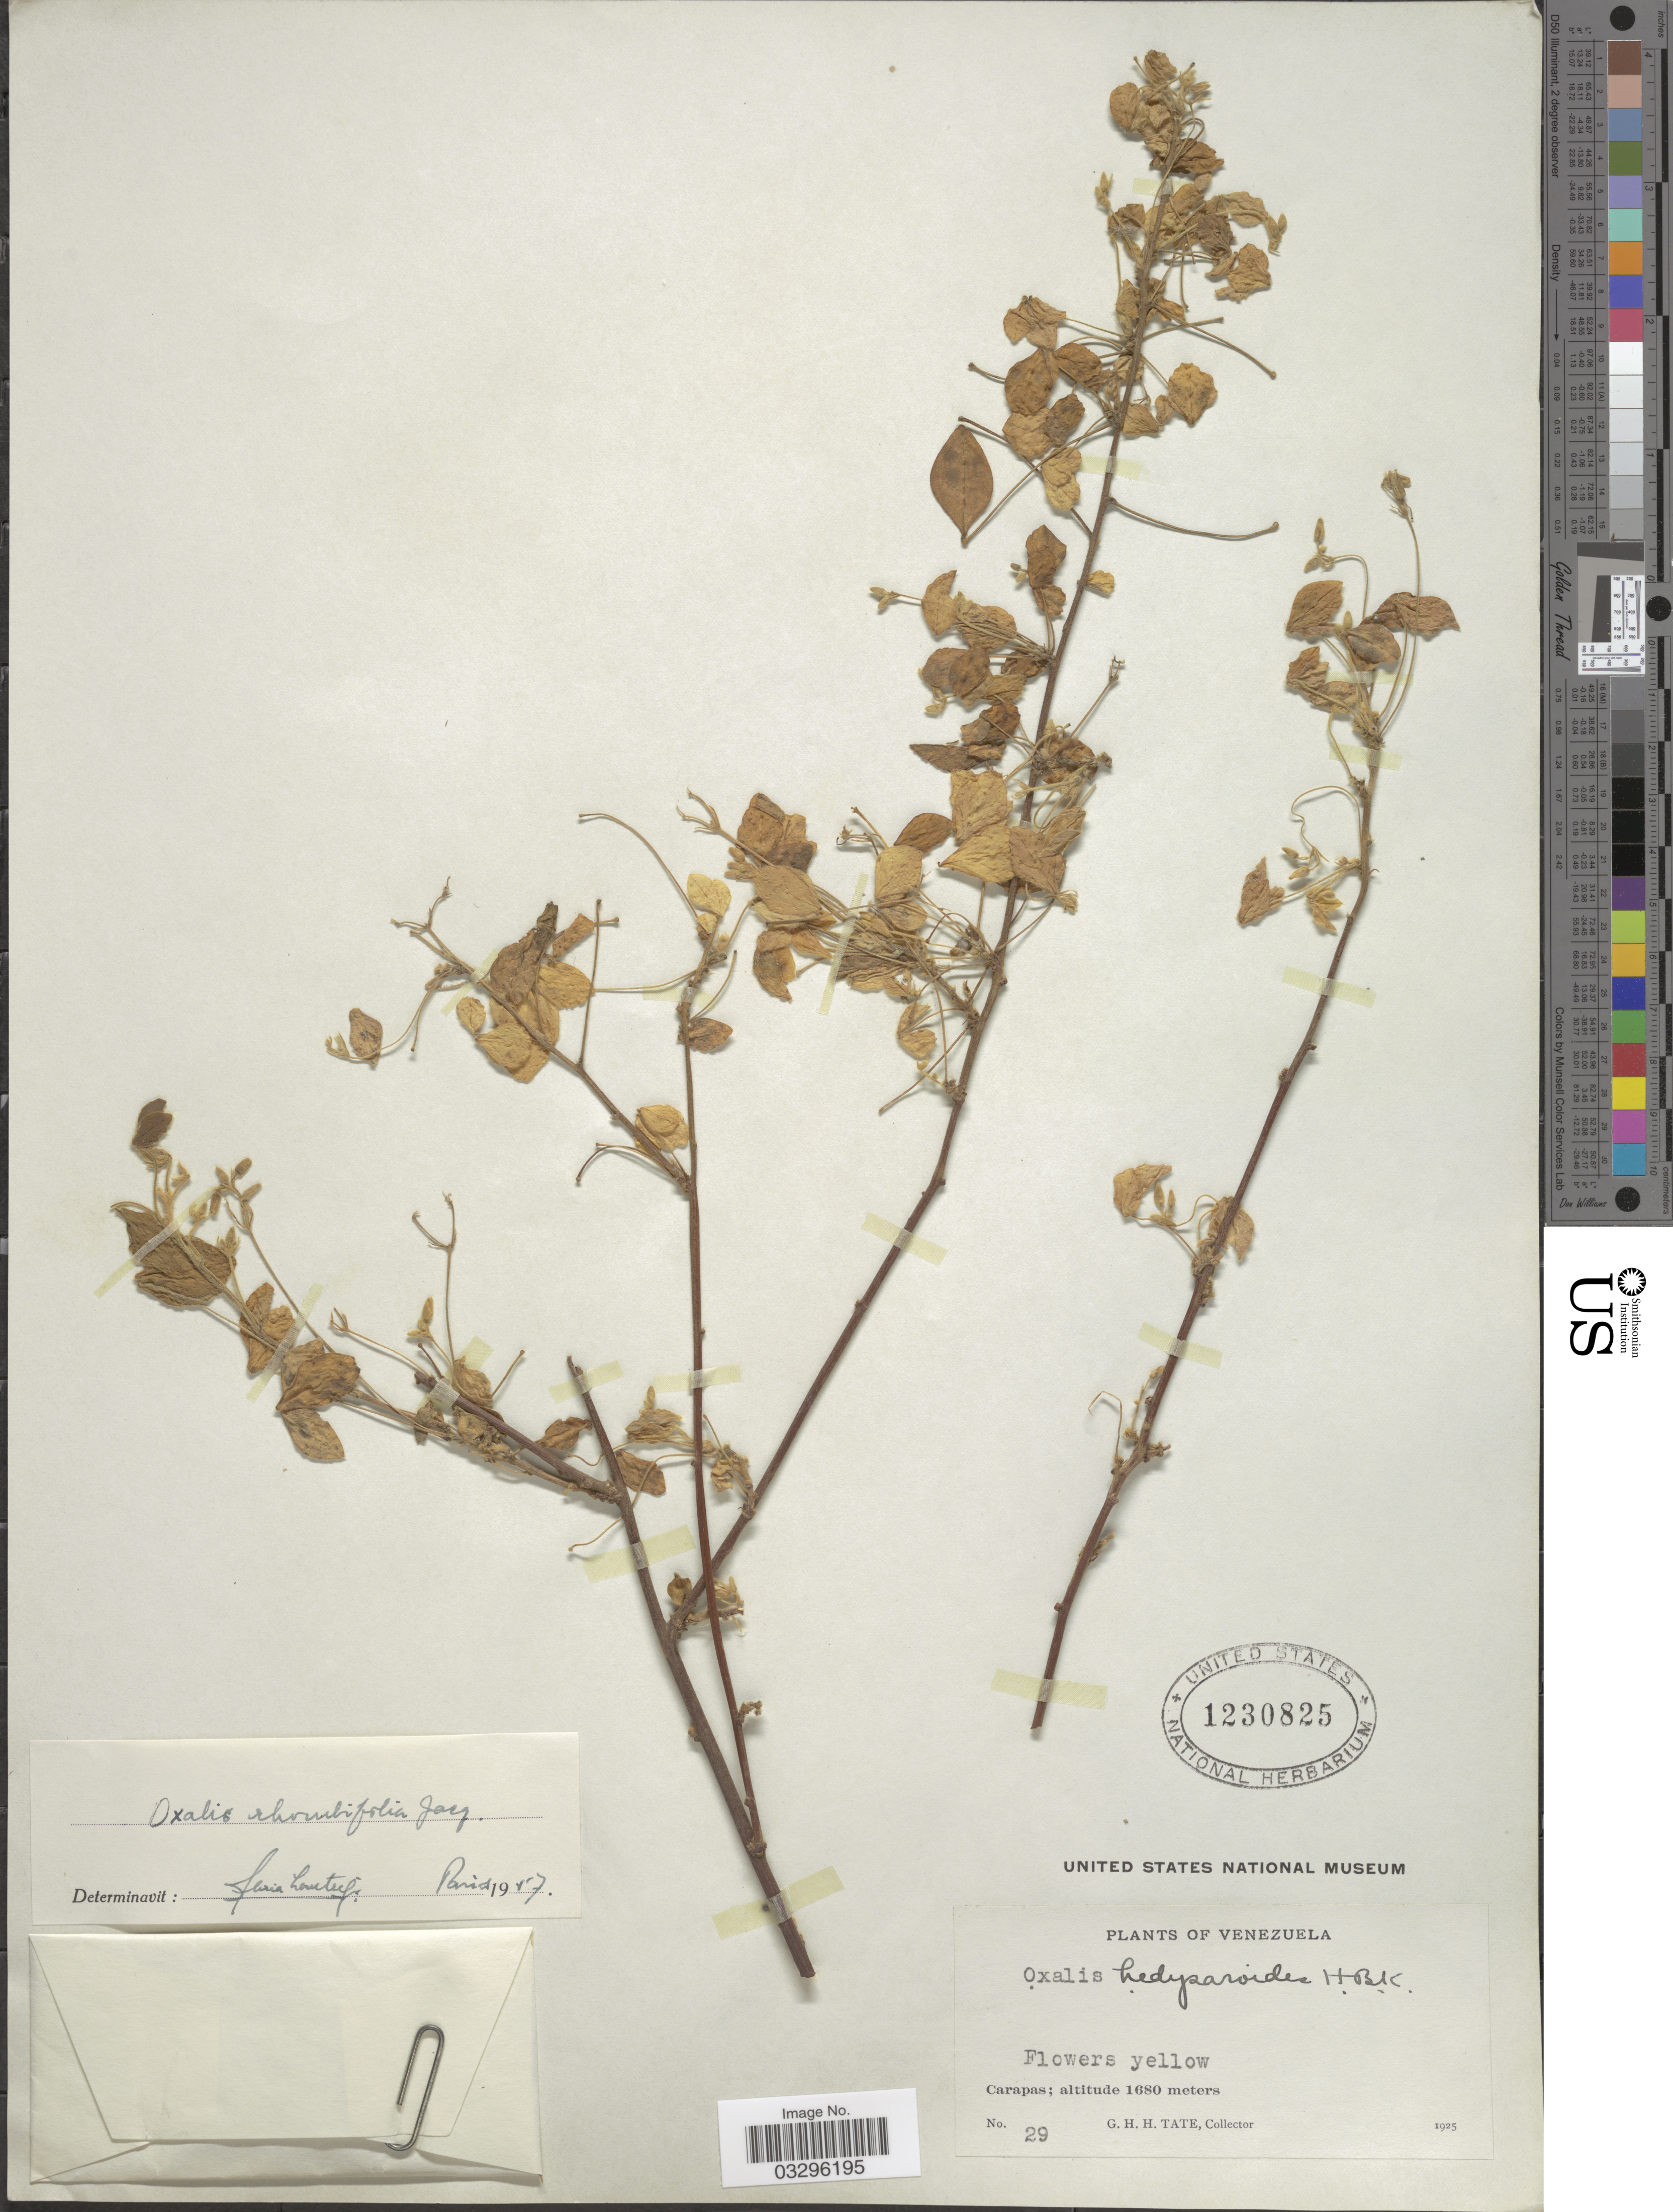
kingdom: Plantae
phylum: Tracheophyta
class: Magnoliopsida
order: Oxalidales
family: Oxalidaceae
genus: Oxalis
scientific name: Oxalis rhombifolia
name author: Jacq.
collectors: G. H. H.Tate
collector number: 29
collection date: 1925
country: Venezuela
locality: Carapas.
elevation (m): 1680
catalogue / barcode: US 1230825